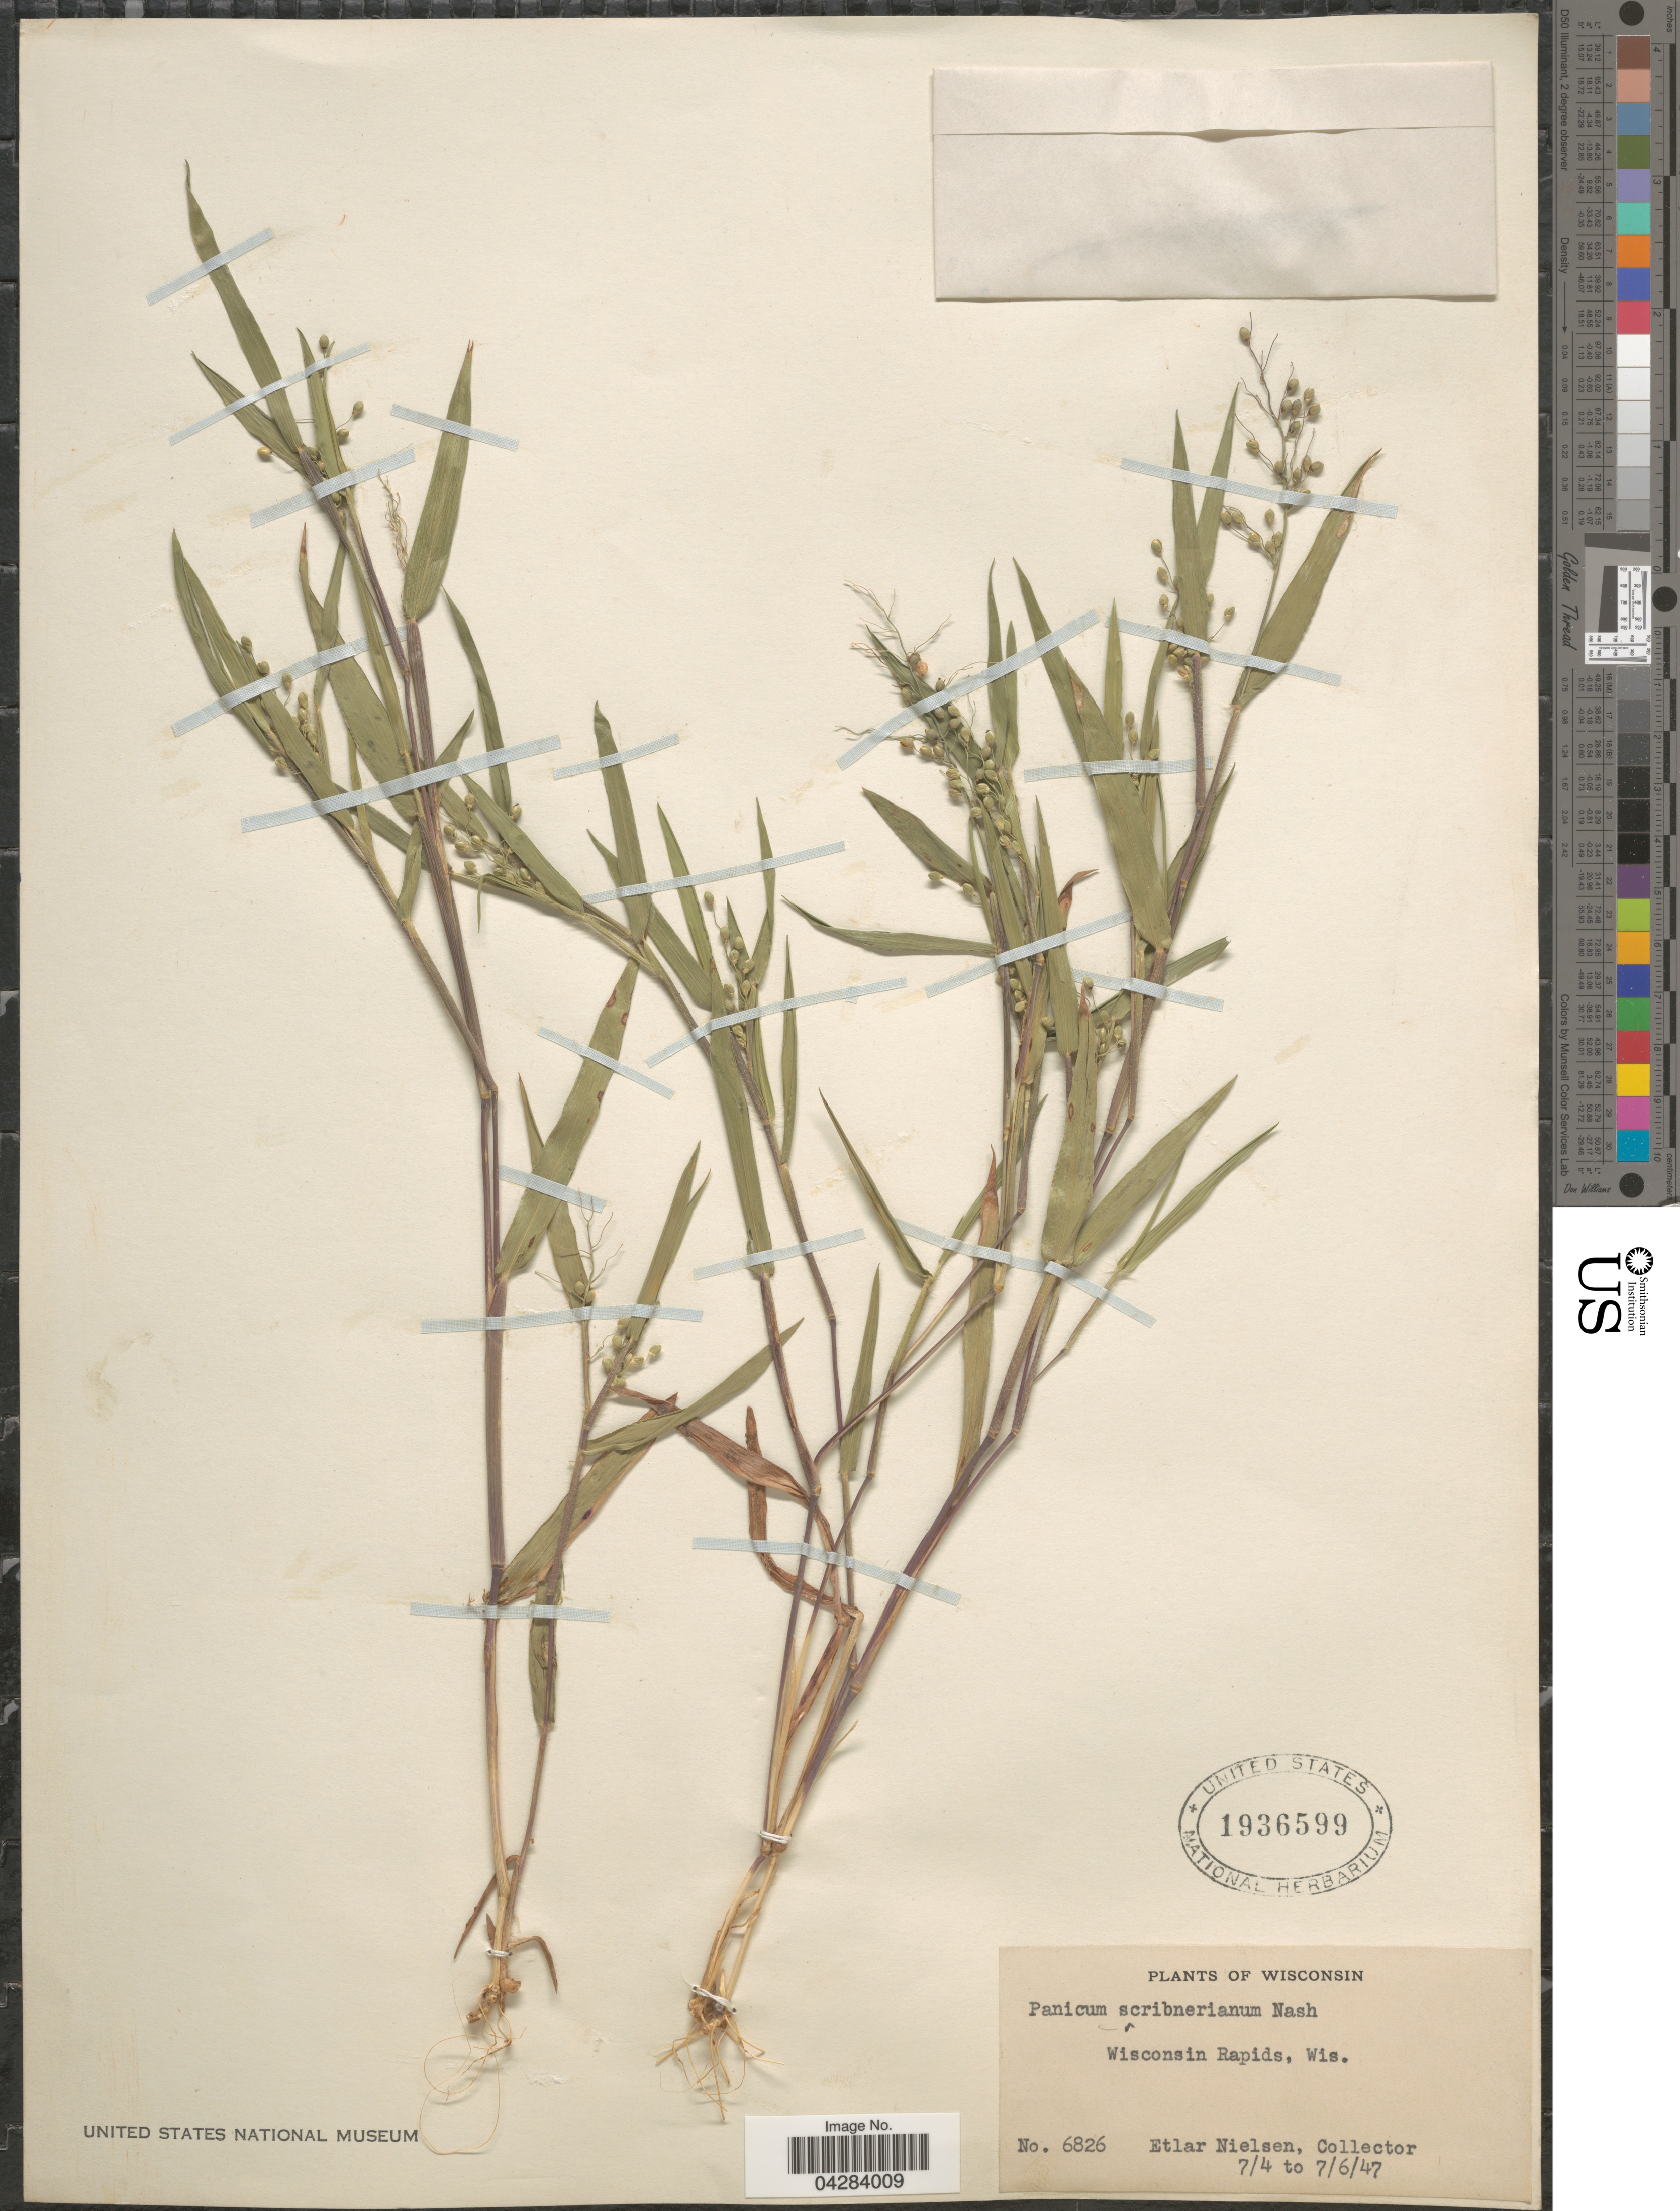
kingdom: Plantae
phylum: Tracheophyta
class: Liliopsida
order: Poales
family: Poaceae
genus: Dichanthelium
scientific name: Dichanthelium oligosanthes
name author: (Schult.) Gould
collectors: E. Nielsen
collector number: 6826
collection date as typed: Transcribed d/m/y: 4/7/47 to 6/7/47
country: United States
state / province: Wisconsin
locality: Wisconsin Rapids.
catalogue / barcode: US 1936599